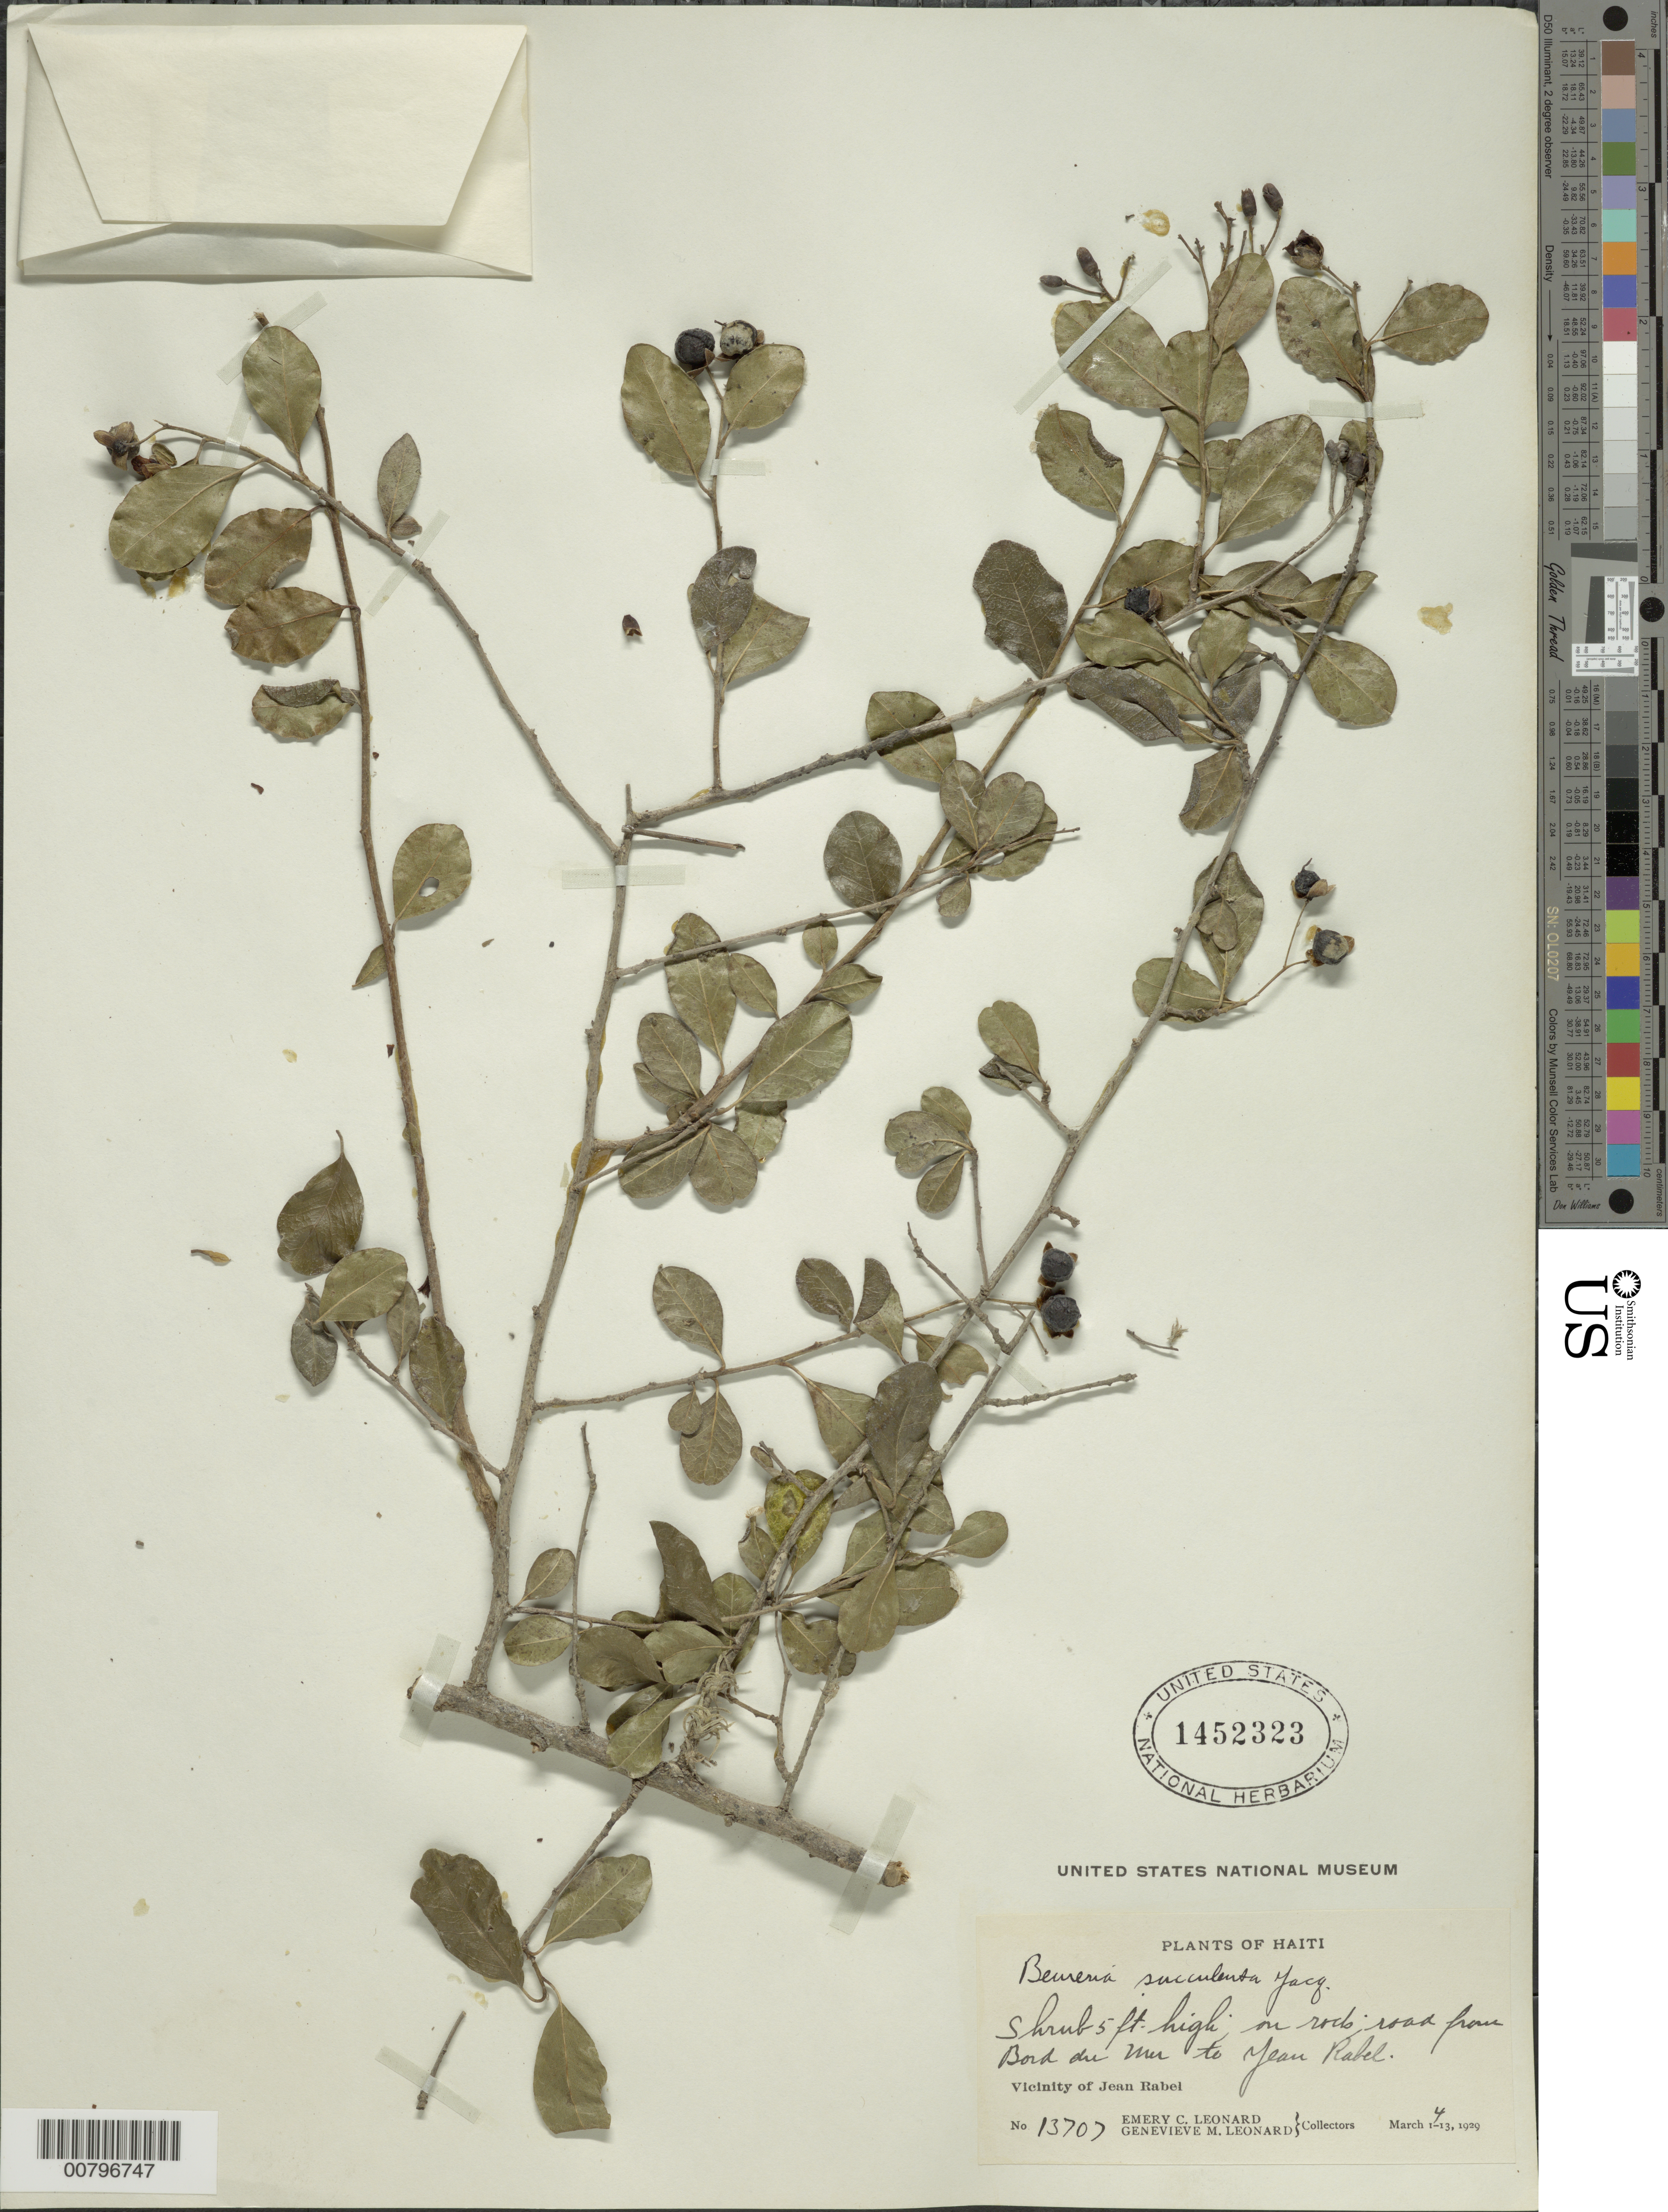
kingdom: Plantae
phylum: Tracheophyta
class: Magnoliopsida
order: Boraginales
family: Ehretiaceae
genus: Bourreria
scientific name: Bourreria succulenta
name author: Jacq.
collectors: E. C. Leonard & G. M. Leonard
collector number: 13707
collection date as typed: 04 Mar 1929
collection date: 1929-03-04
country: Haiti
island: Hispaniola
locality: Vicinity of Jean Rabel, road from Bord du Mer to Jean Rabel.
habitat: On rock.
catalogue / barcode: US 1452323